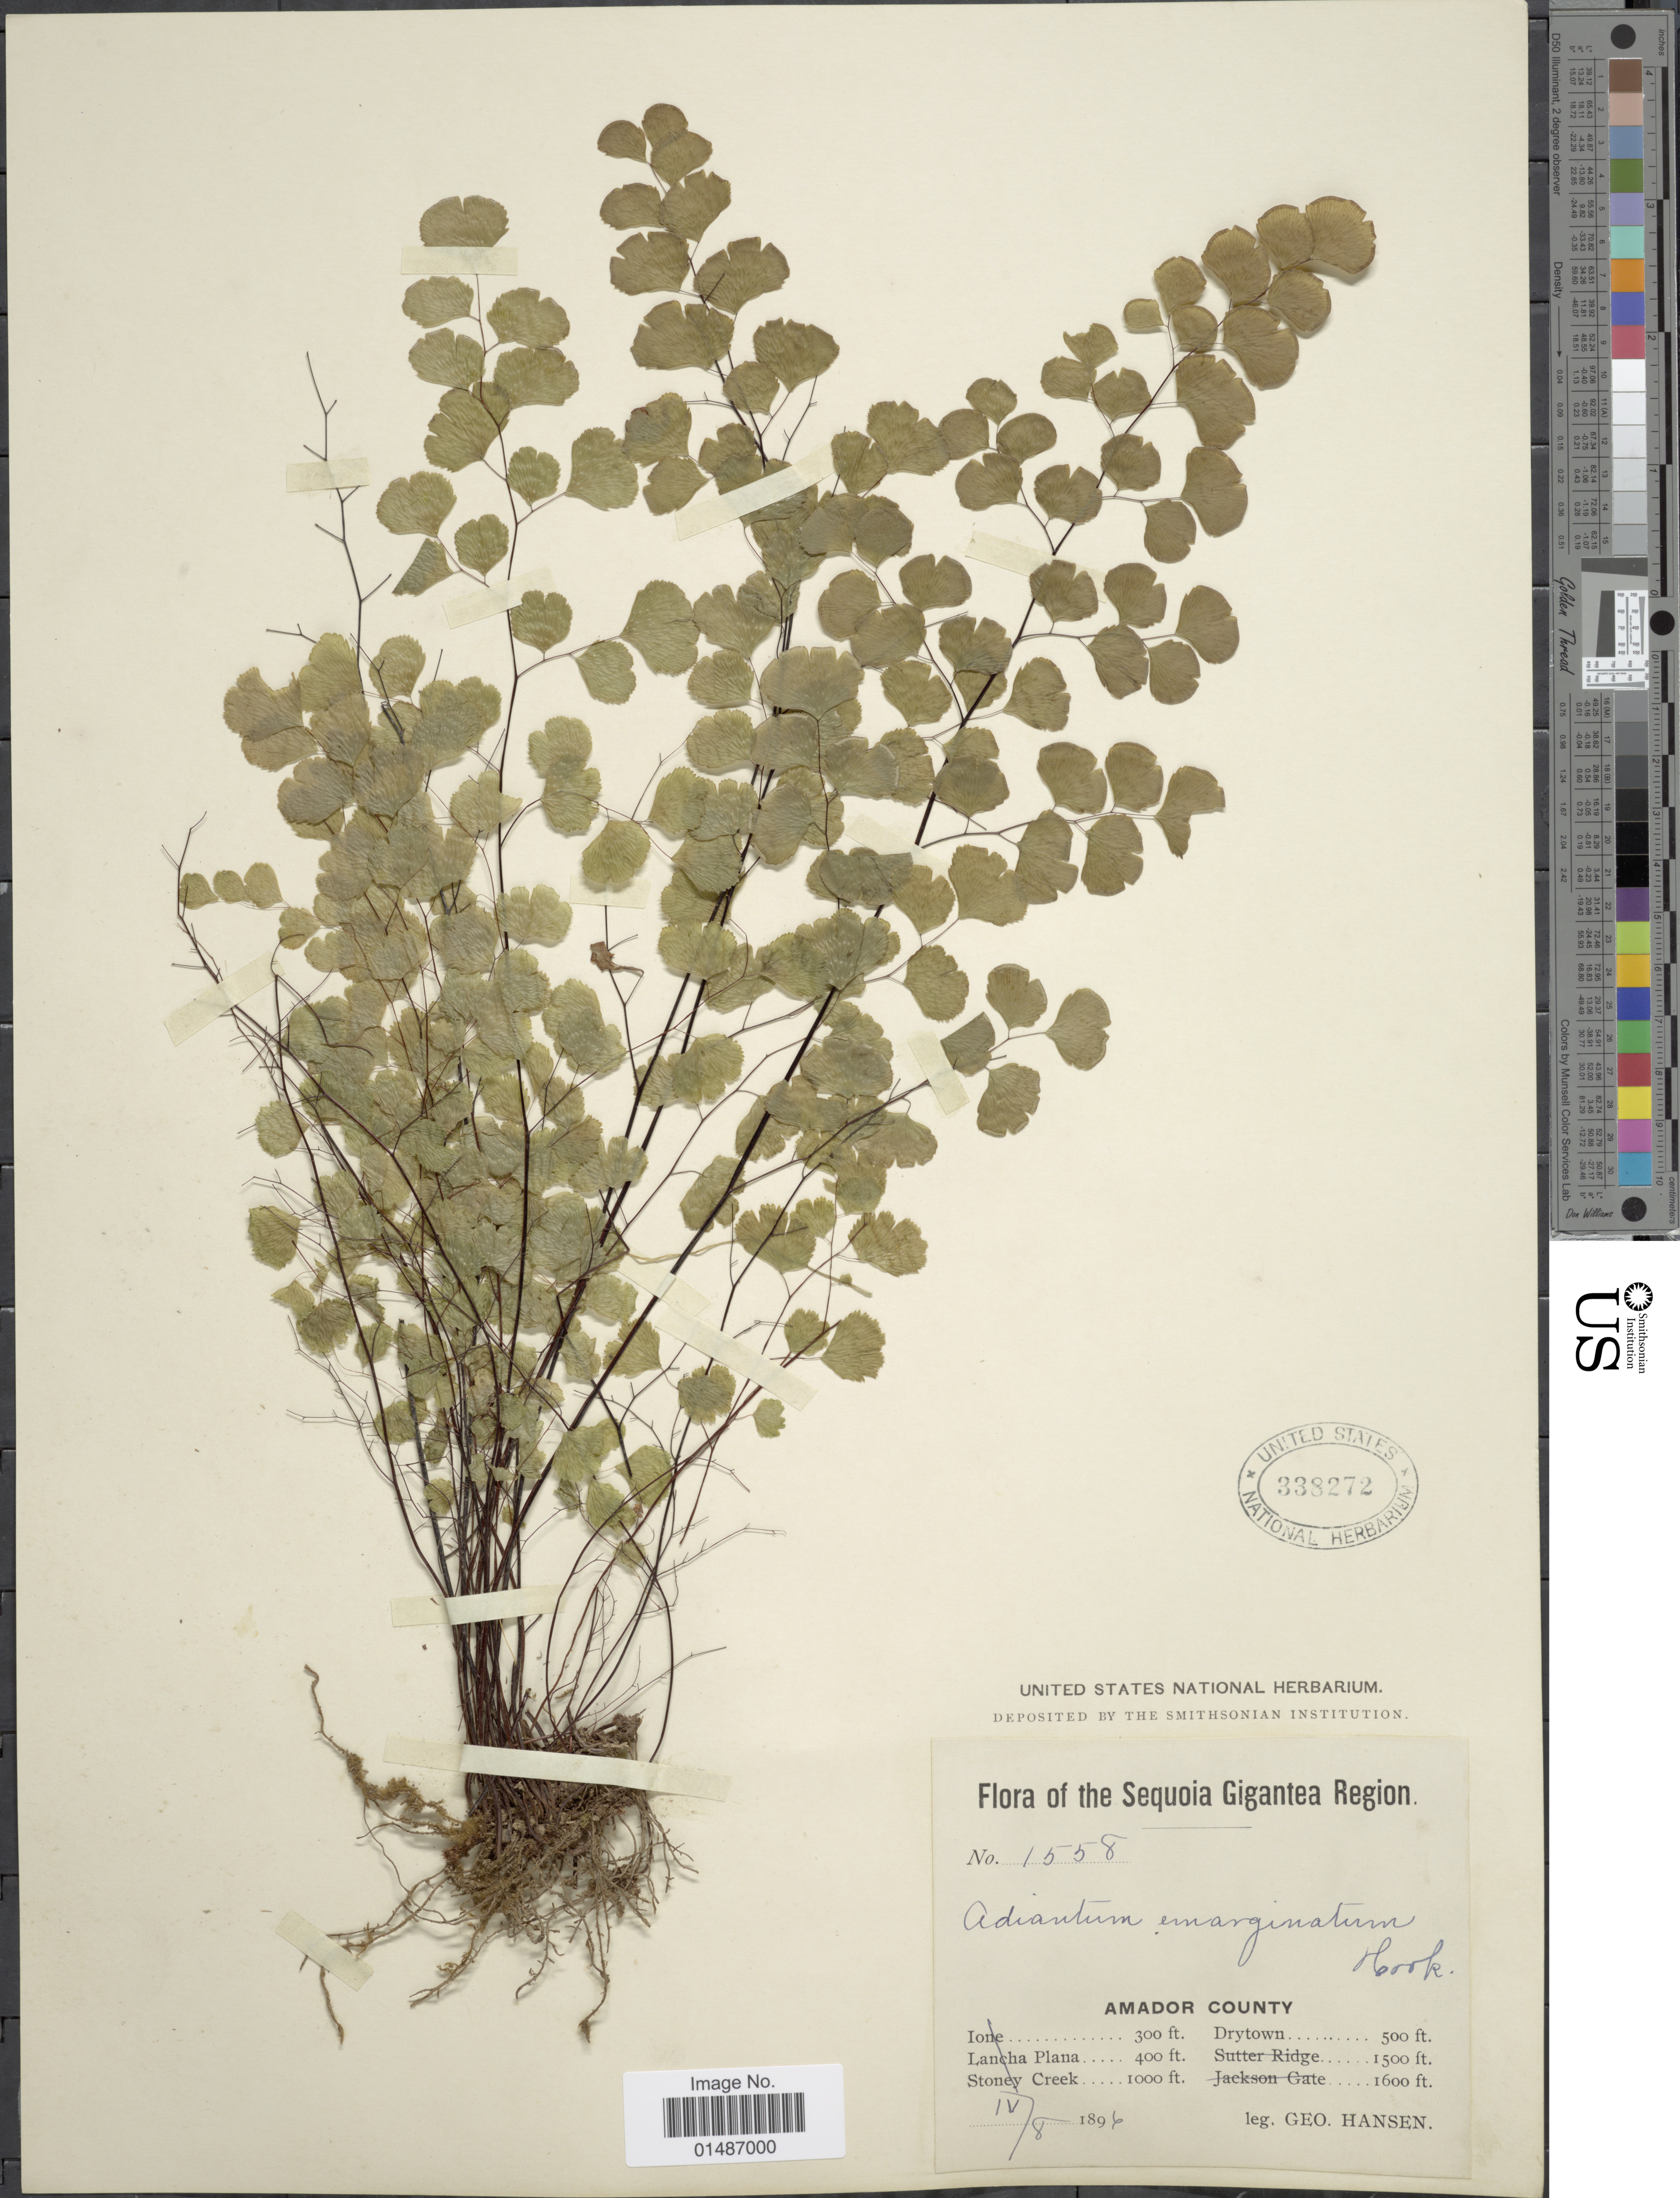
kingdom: Plantae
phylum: Tracheophyta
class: Polypodiopsida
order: Polypodiales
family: Pteridaceae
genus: Adiantum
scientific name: Adiantum jordanii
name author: C.H. Mull.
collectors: G. Hansen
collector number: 1558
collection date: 1896-04-08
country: United States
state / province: California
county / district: Amador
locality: Sequoia Gigantea Region. Amador County. Drytown.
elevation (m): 152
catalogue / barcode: US 338272